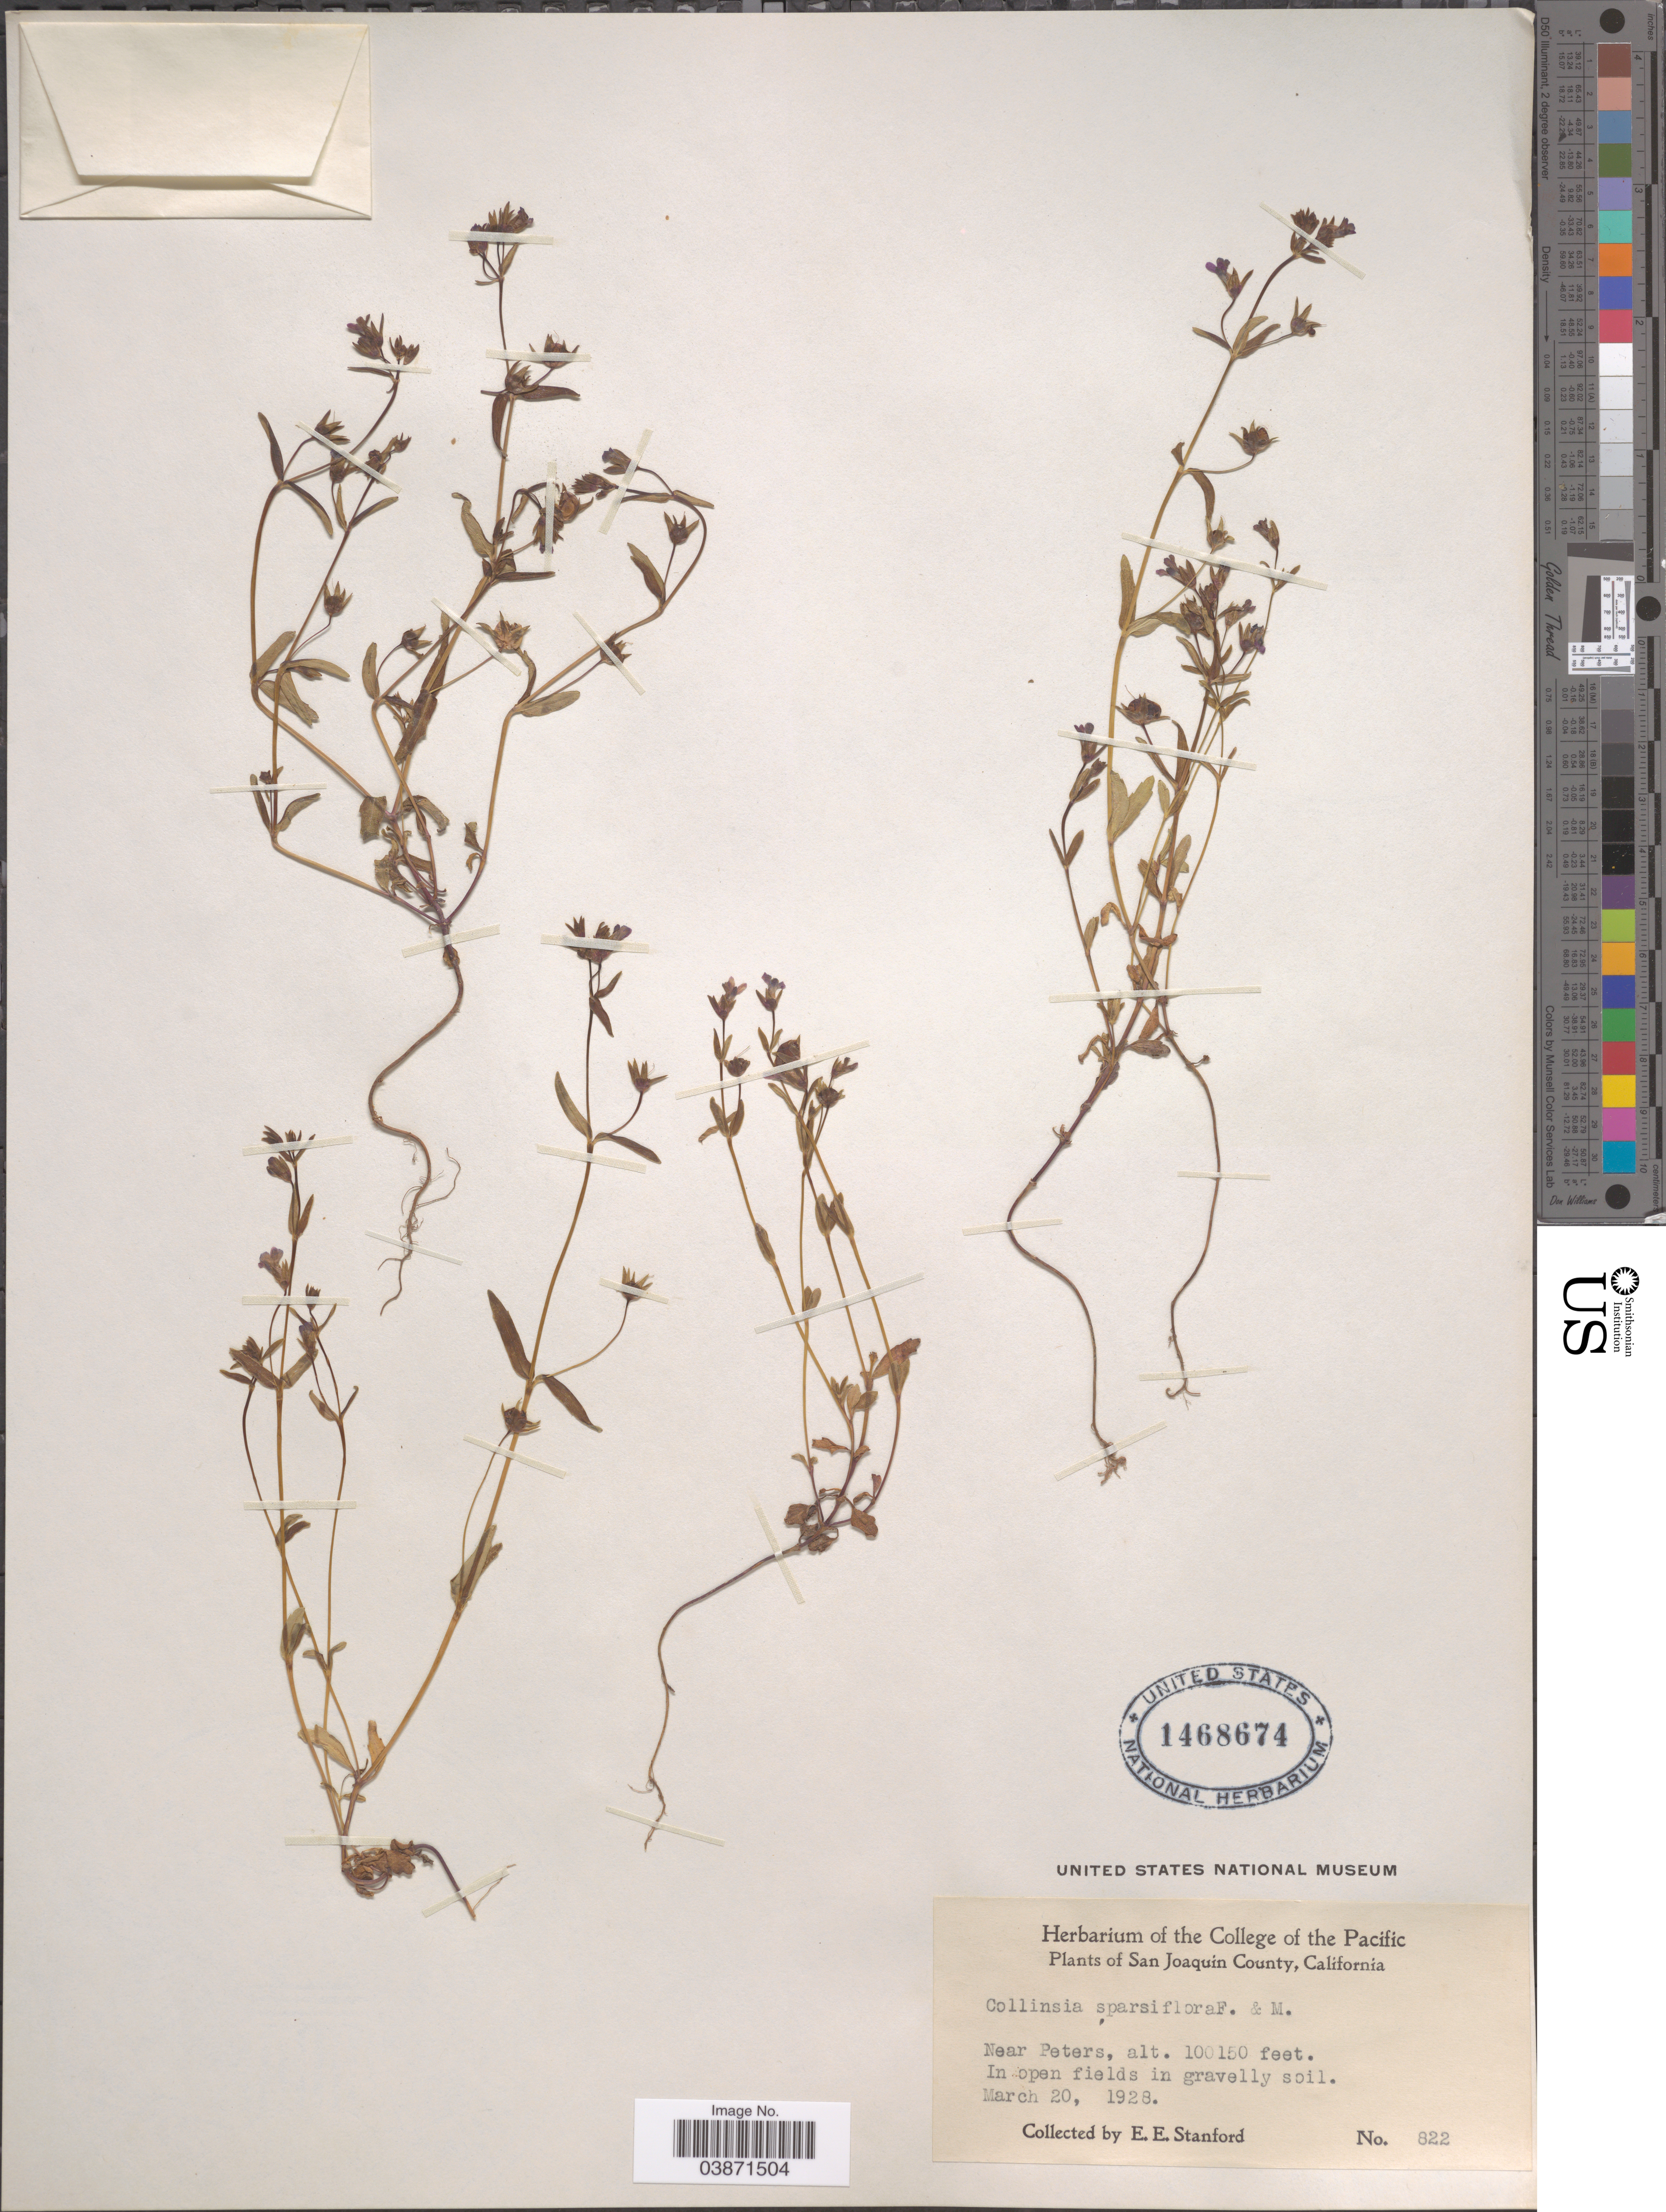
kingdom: Plantae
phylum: Tracheophyta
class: Magnoliopsida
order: Lamiales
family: Plantaginaceae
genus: Collinsia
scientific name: Collinsia sparsiflora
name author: Fisch. & C.A. Mey.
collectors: E. Stanford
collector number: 822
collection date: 1928-03-20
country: United States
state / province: California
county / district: San Joaquin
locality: San Joaquin County. Near Peters.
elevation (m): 30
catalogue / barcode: US 1468674